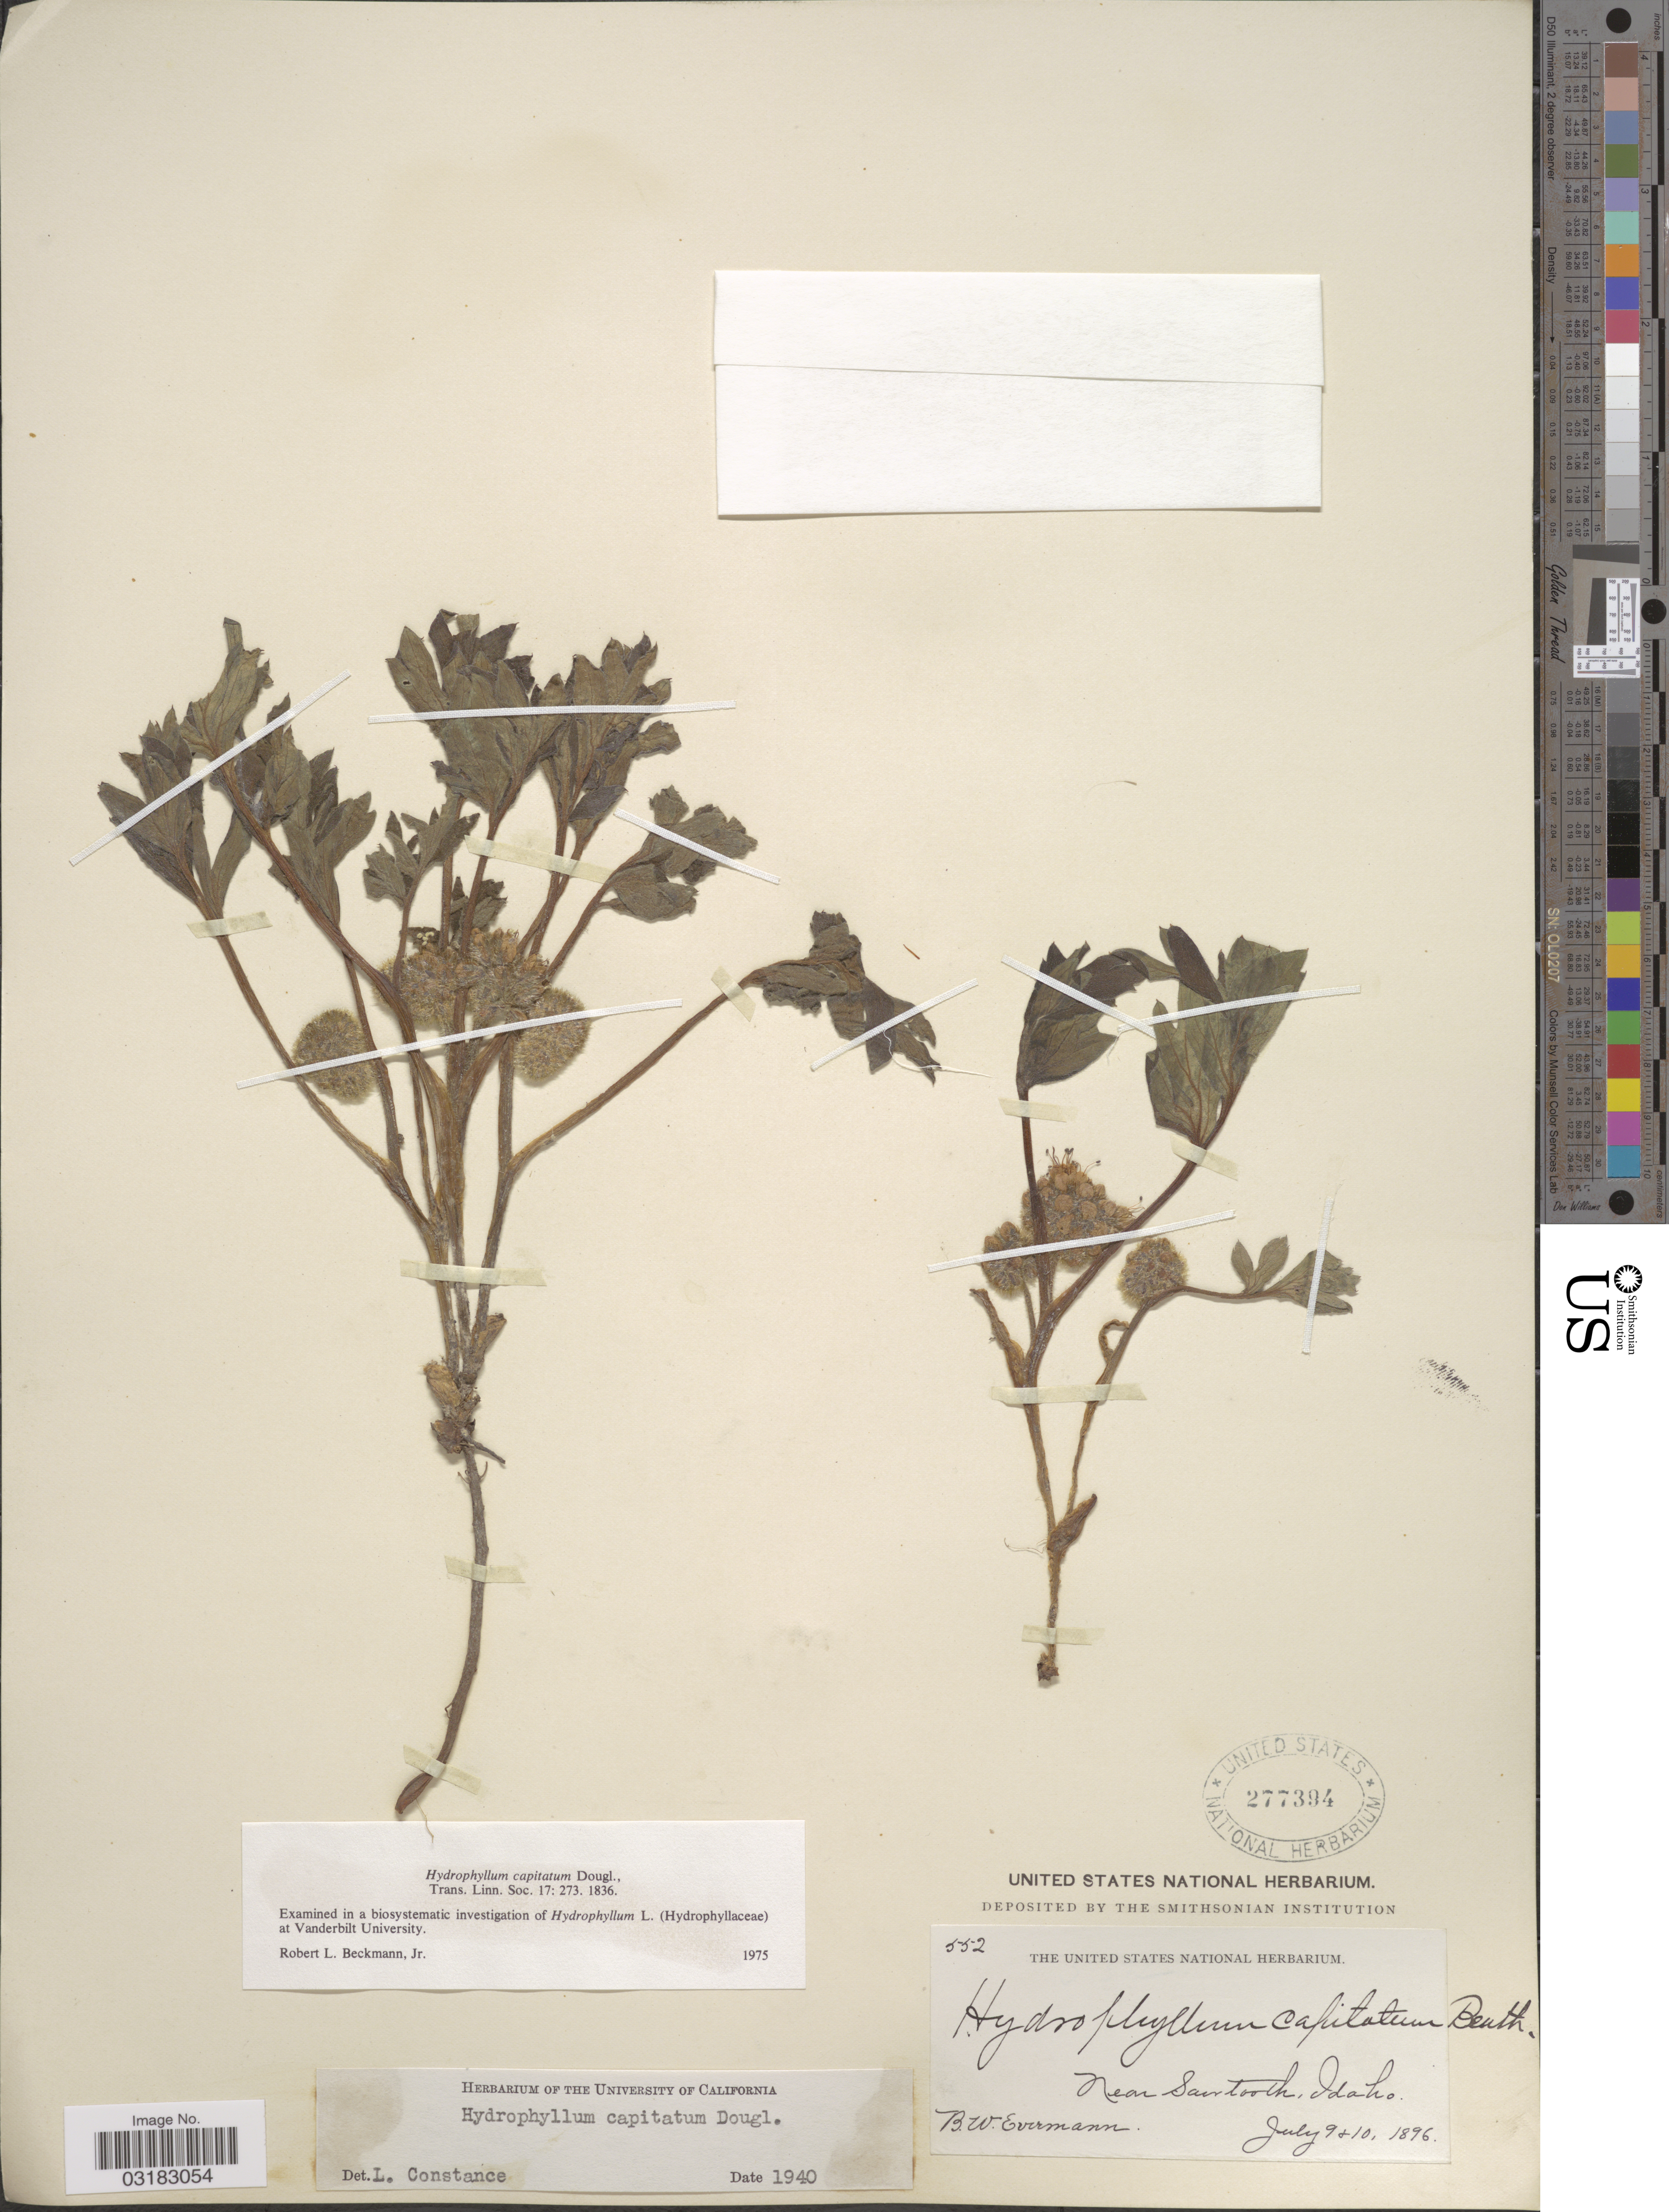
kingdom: Plantae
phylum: Tracheophyta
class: Magnoliopsida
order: Boraginales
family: Hydrophyllaceae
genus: Hydrophyllum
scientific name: Hydrophyllum capitatum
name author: Douglas ex Benth.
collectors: B. W. Evermann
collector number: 552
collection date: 1896-07-09/1896-07-10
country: United States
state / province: Idaho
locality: Near Sawtooth.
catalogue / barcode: US 277394